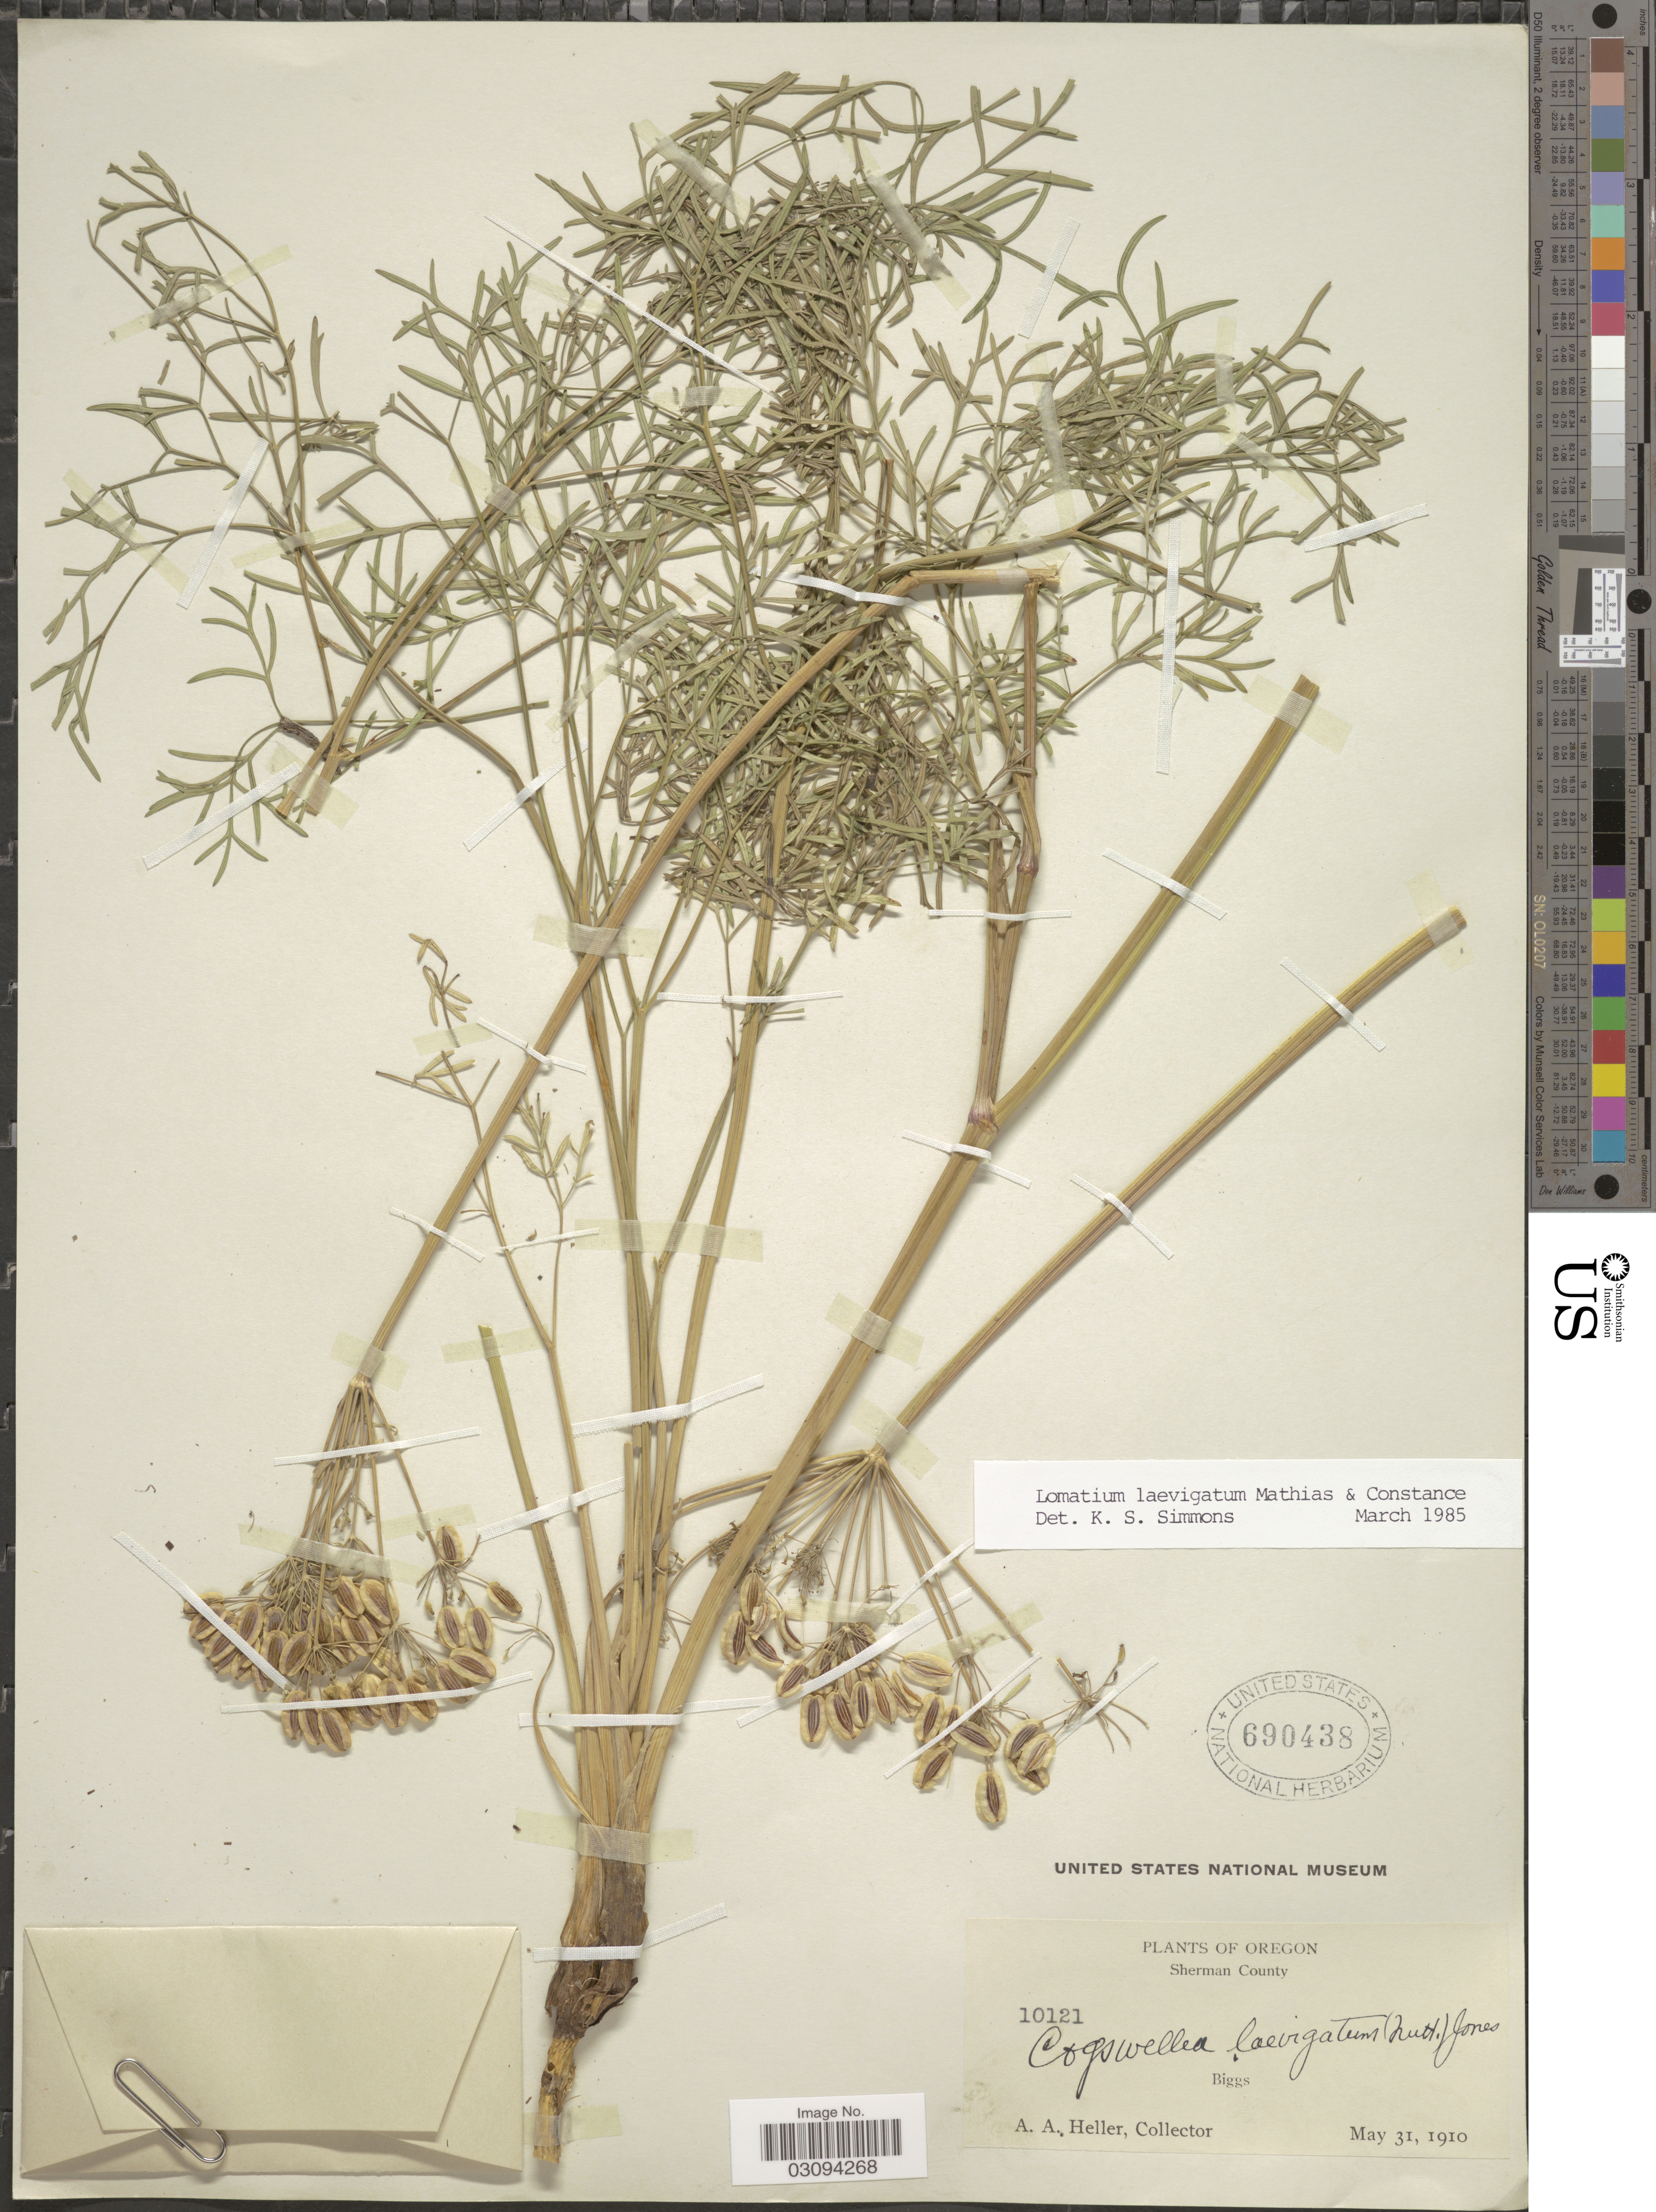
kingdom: Plantae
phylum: Tracheophyta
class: Magnoliopsida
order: Apiales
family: Apiaceae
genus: Lomatium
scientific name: Lomatium laevigatum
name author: (Nutt.) J.M. Coult. & Rose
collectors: A. A. Heller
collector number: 10121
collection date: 1910-05-31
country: United States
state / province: Oregon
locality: Sherman County. Biggs.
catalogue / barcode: US 690438